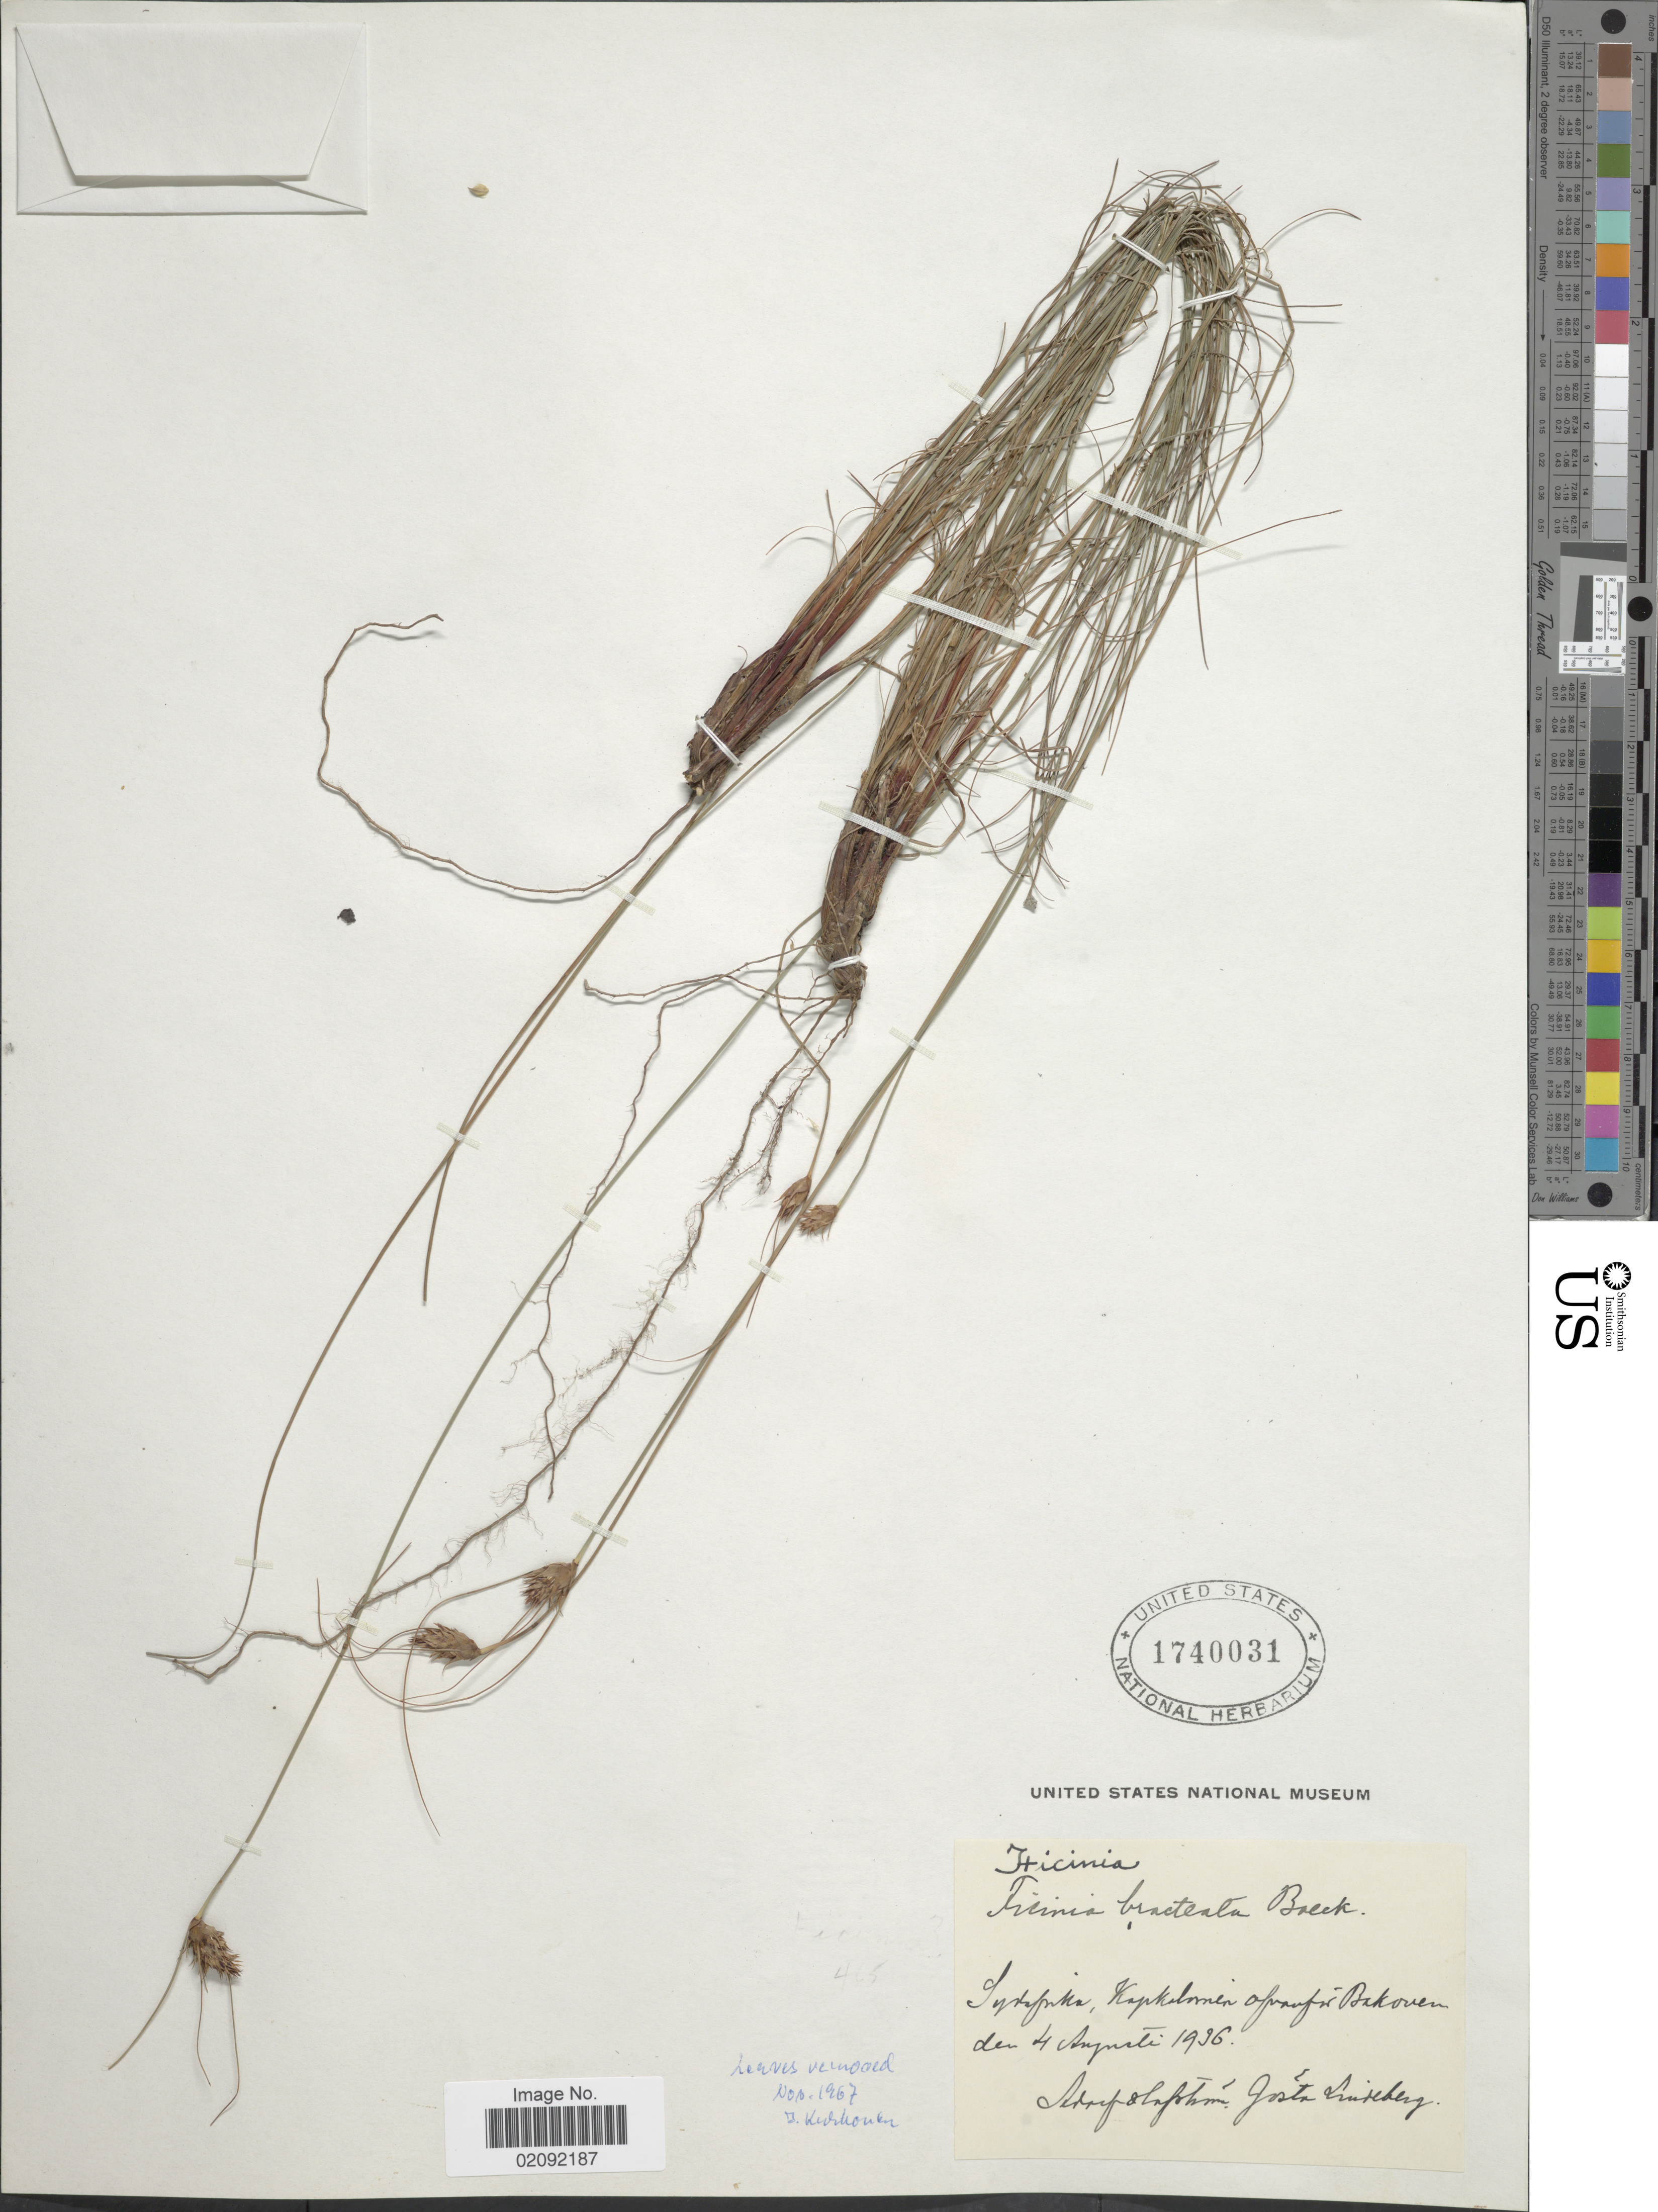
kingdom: Plantae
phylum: Tracheophyta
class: Liliopsida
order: Poales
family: Cyperaceae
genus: Ficinia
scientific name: Ficinia nigrescens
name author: (Schrad.) J. Raynal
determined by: Strong, Mark T., (BOT), Smithsonian Institution - National Museum of Natural History (UNITED STATES)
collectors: A. Lindeberg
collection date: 1936-08-04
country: South Africa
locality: [illegible text] Bakoven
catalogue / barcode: US 1740031